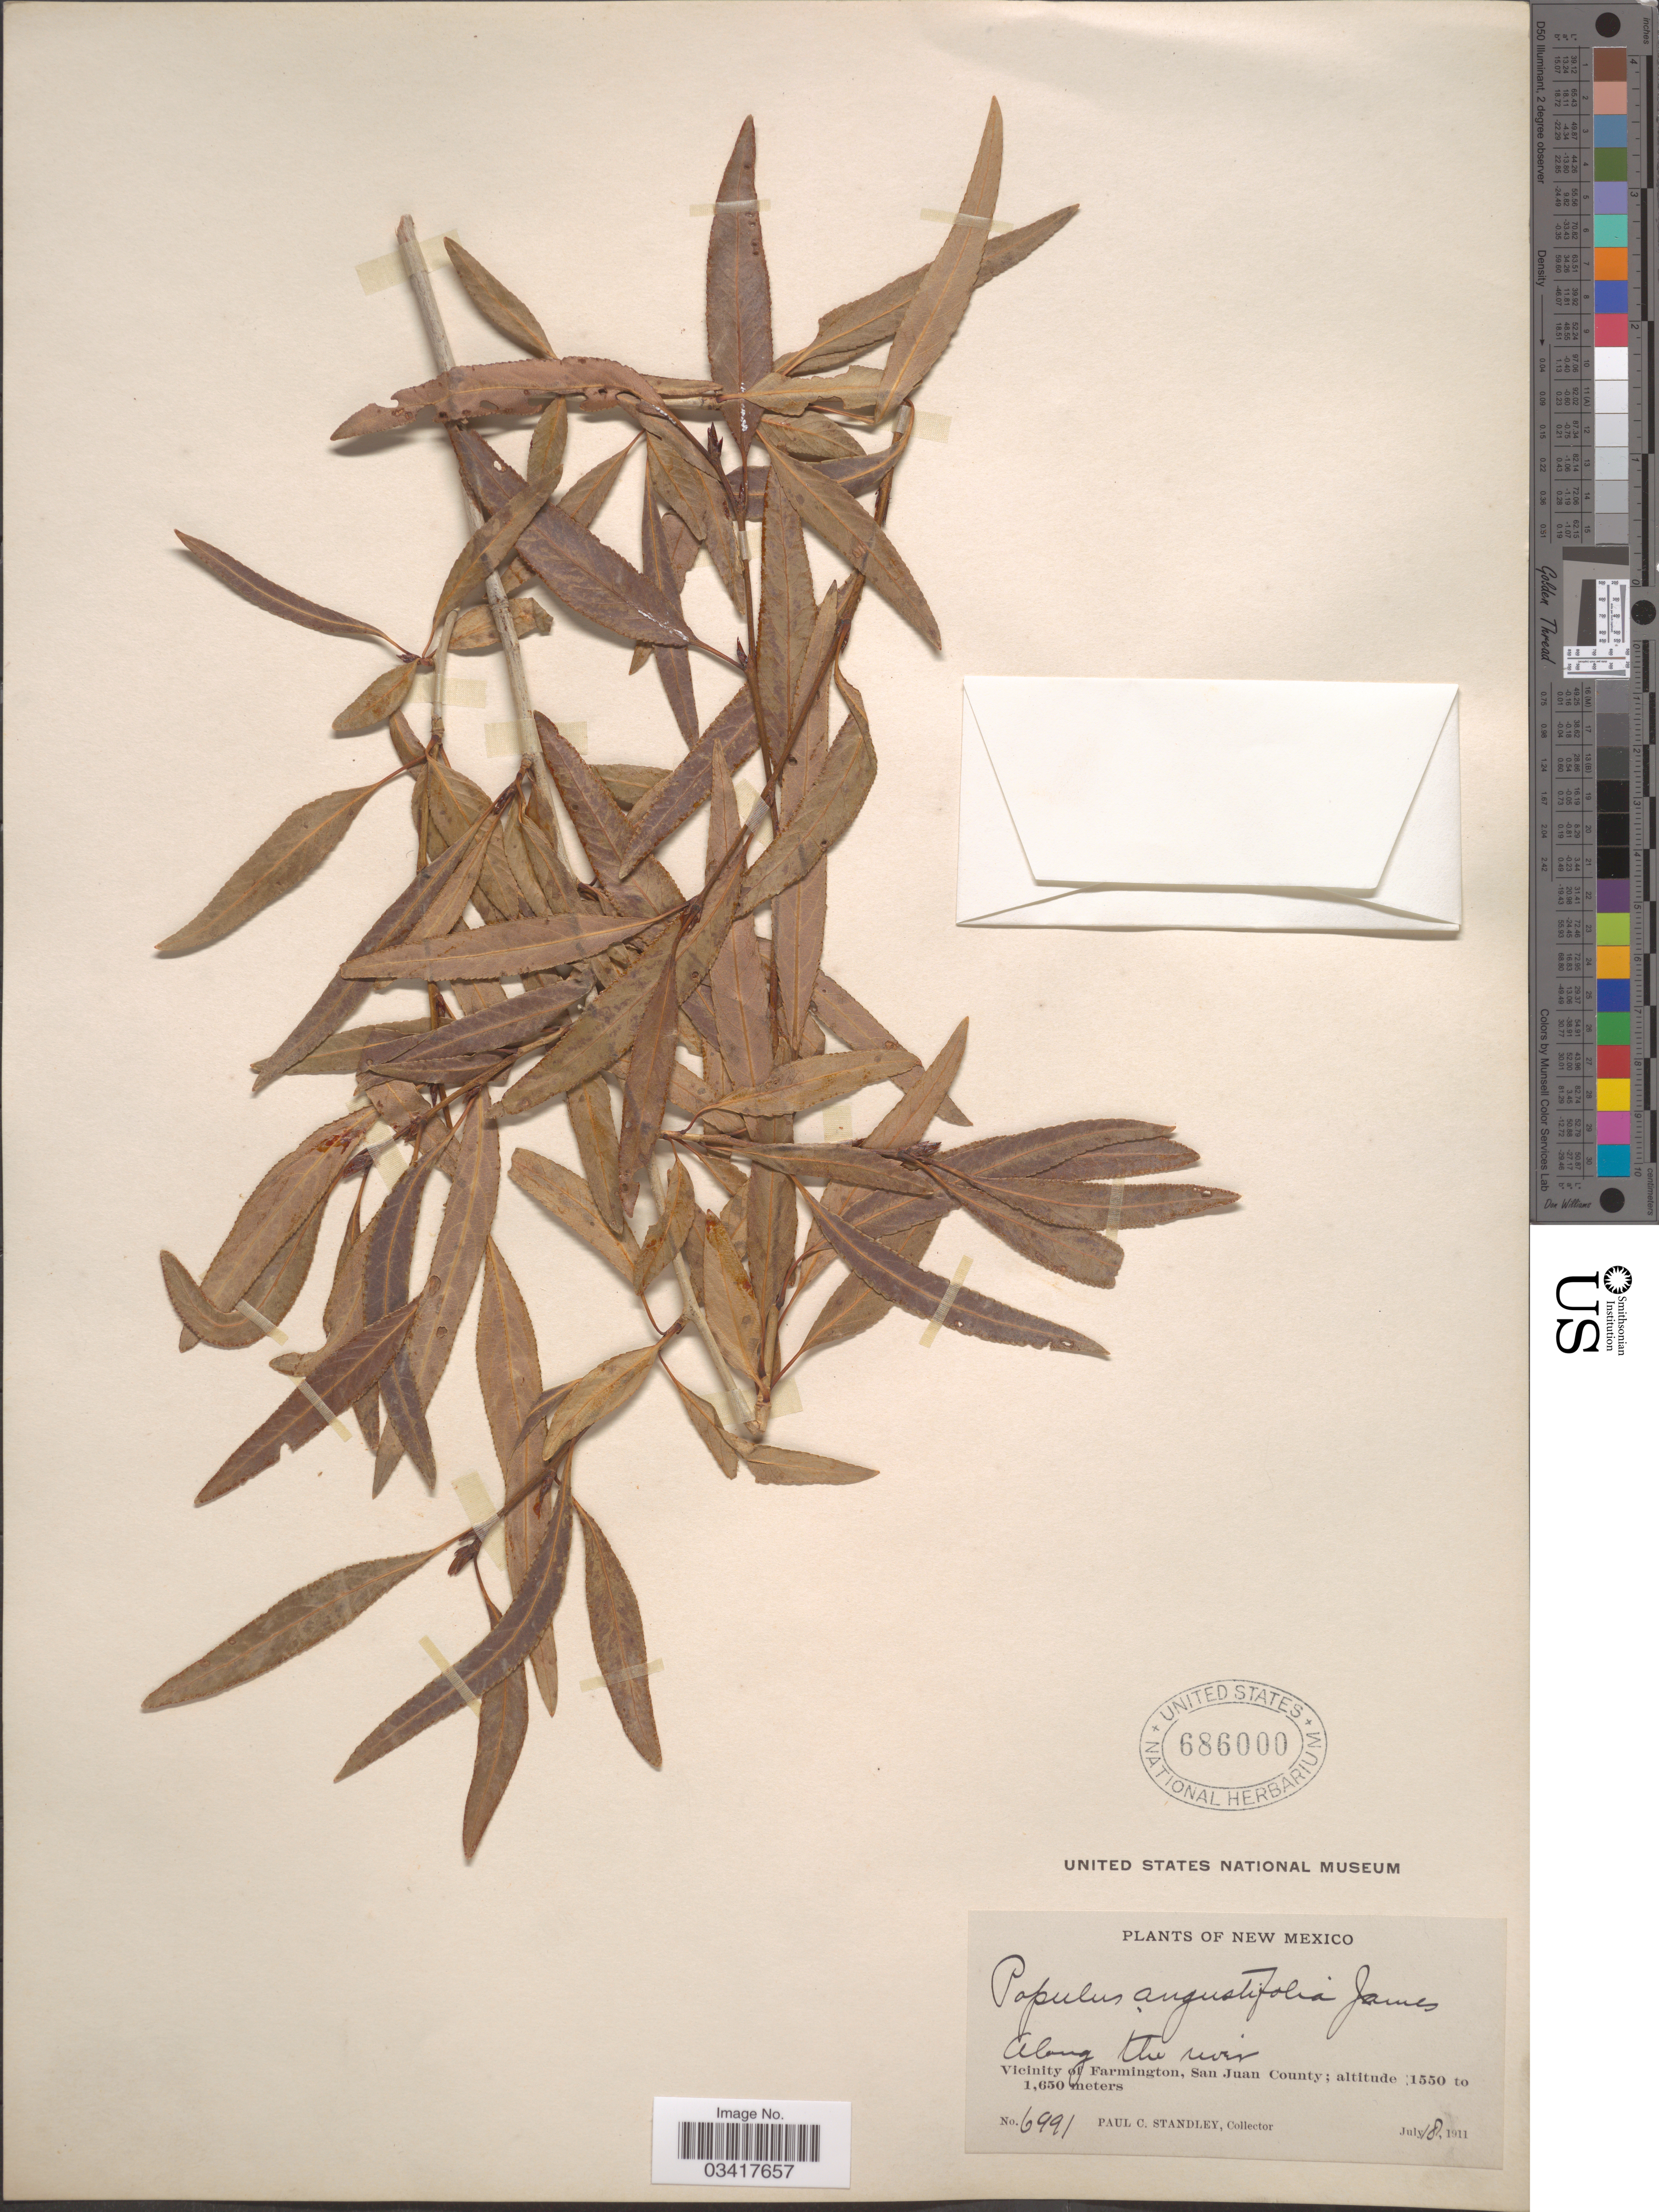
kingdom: Plantae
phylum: Tracheophyta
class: Magnoliopsida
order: Malpighiales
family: Salicaceae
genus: Populus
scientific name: Populus angustifolia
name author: E. James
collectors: P. C. Standley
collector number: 6991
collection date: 1911-07-18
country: United States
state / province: New Mexico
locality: Vicinity of Farmington, San Juan County.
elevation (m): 1550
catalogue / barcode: US 686000